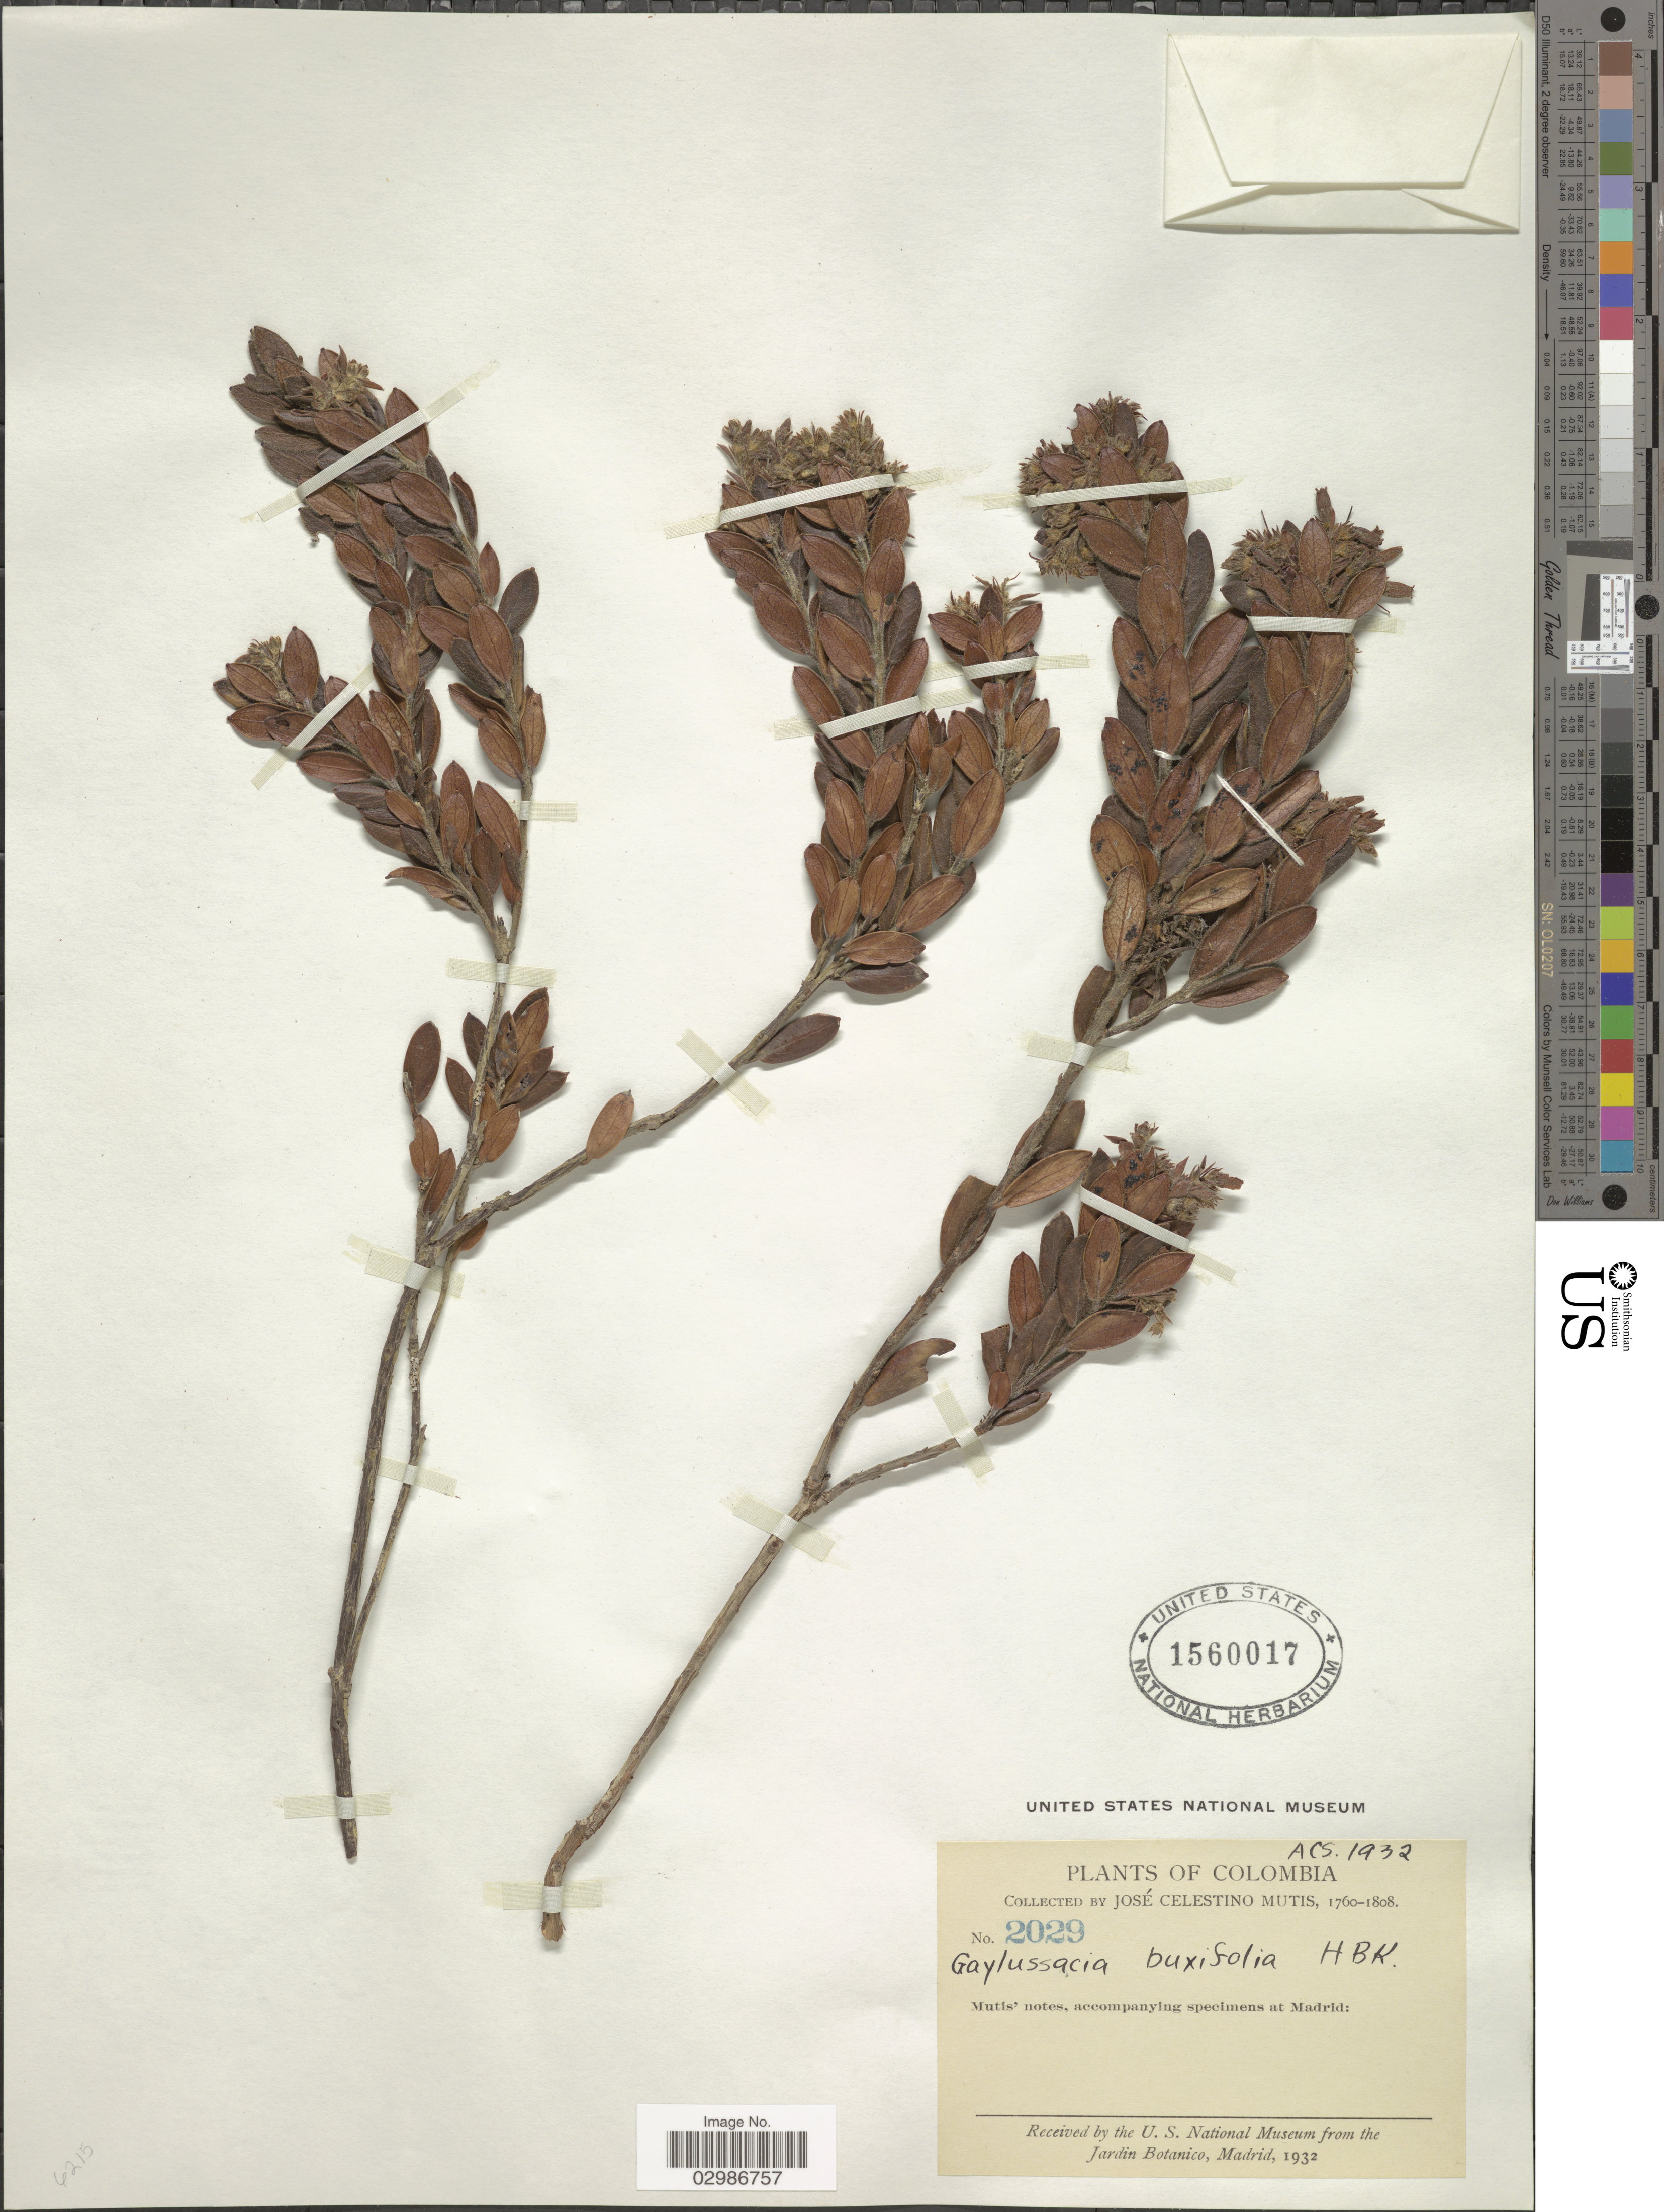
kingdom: Plantae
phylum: Tracheophyta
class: Magnoliopsida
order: Ericales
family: Ericaceae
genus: Gaylussacia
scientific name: Gaylussacia buxifolia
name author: Kunth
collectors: J. C. B. Mutis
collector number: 2029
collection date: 1760/1808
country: Colombia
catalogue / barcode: US 1560017